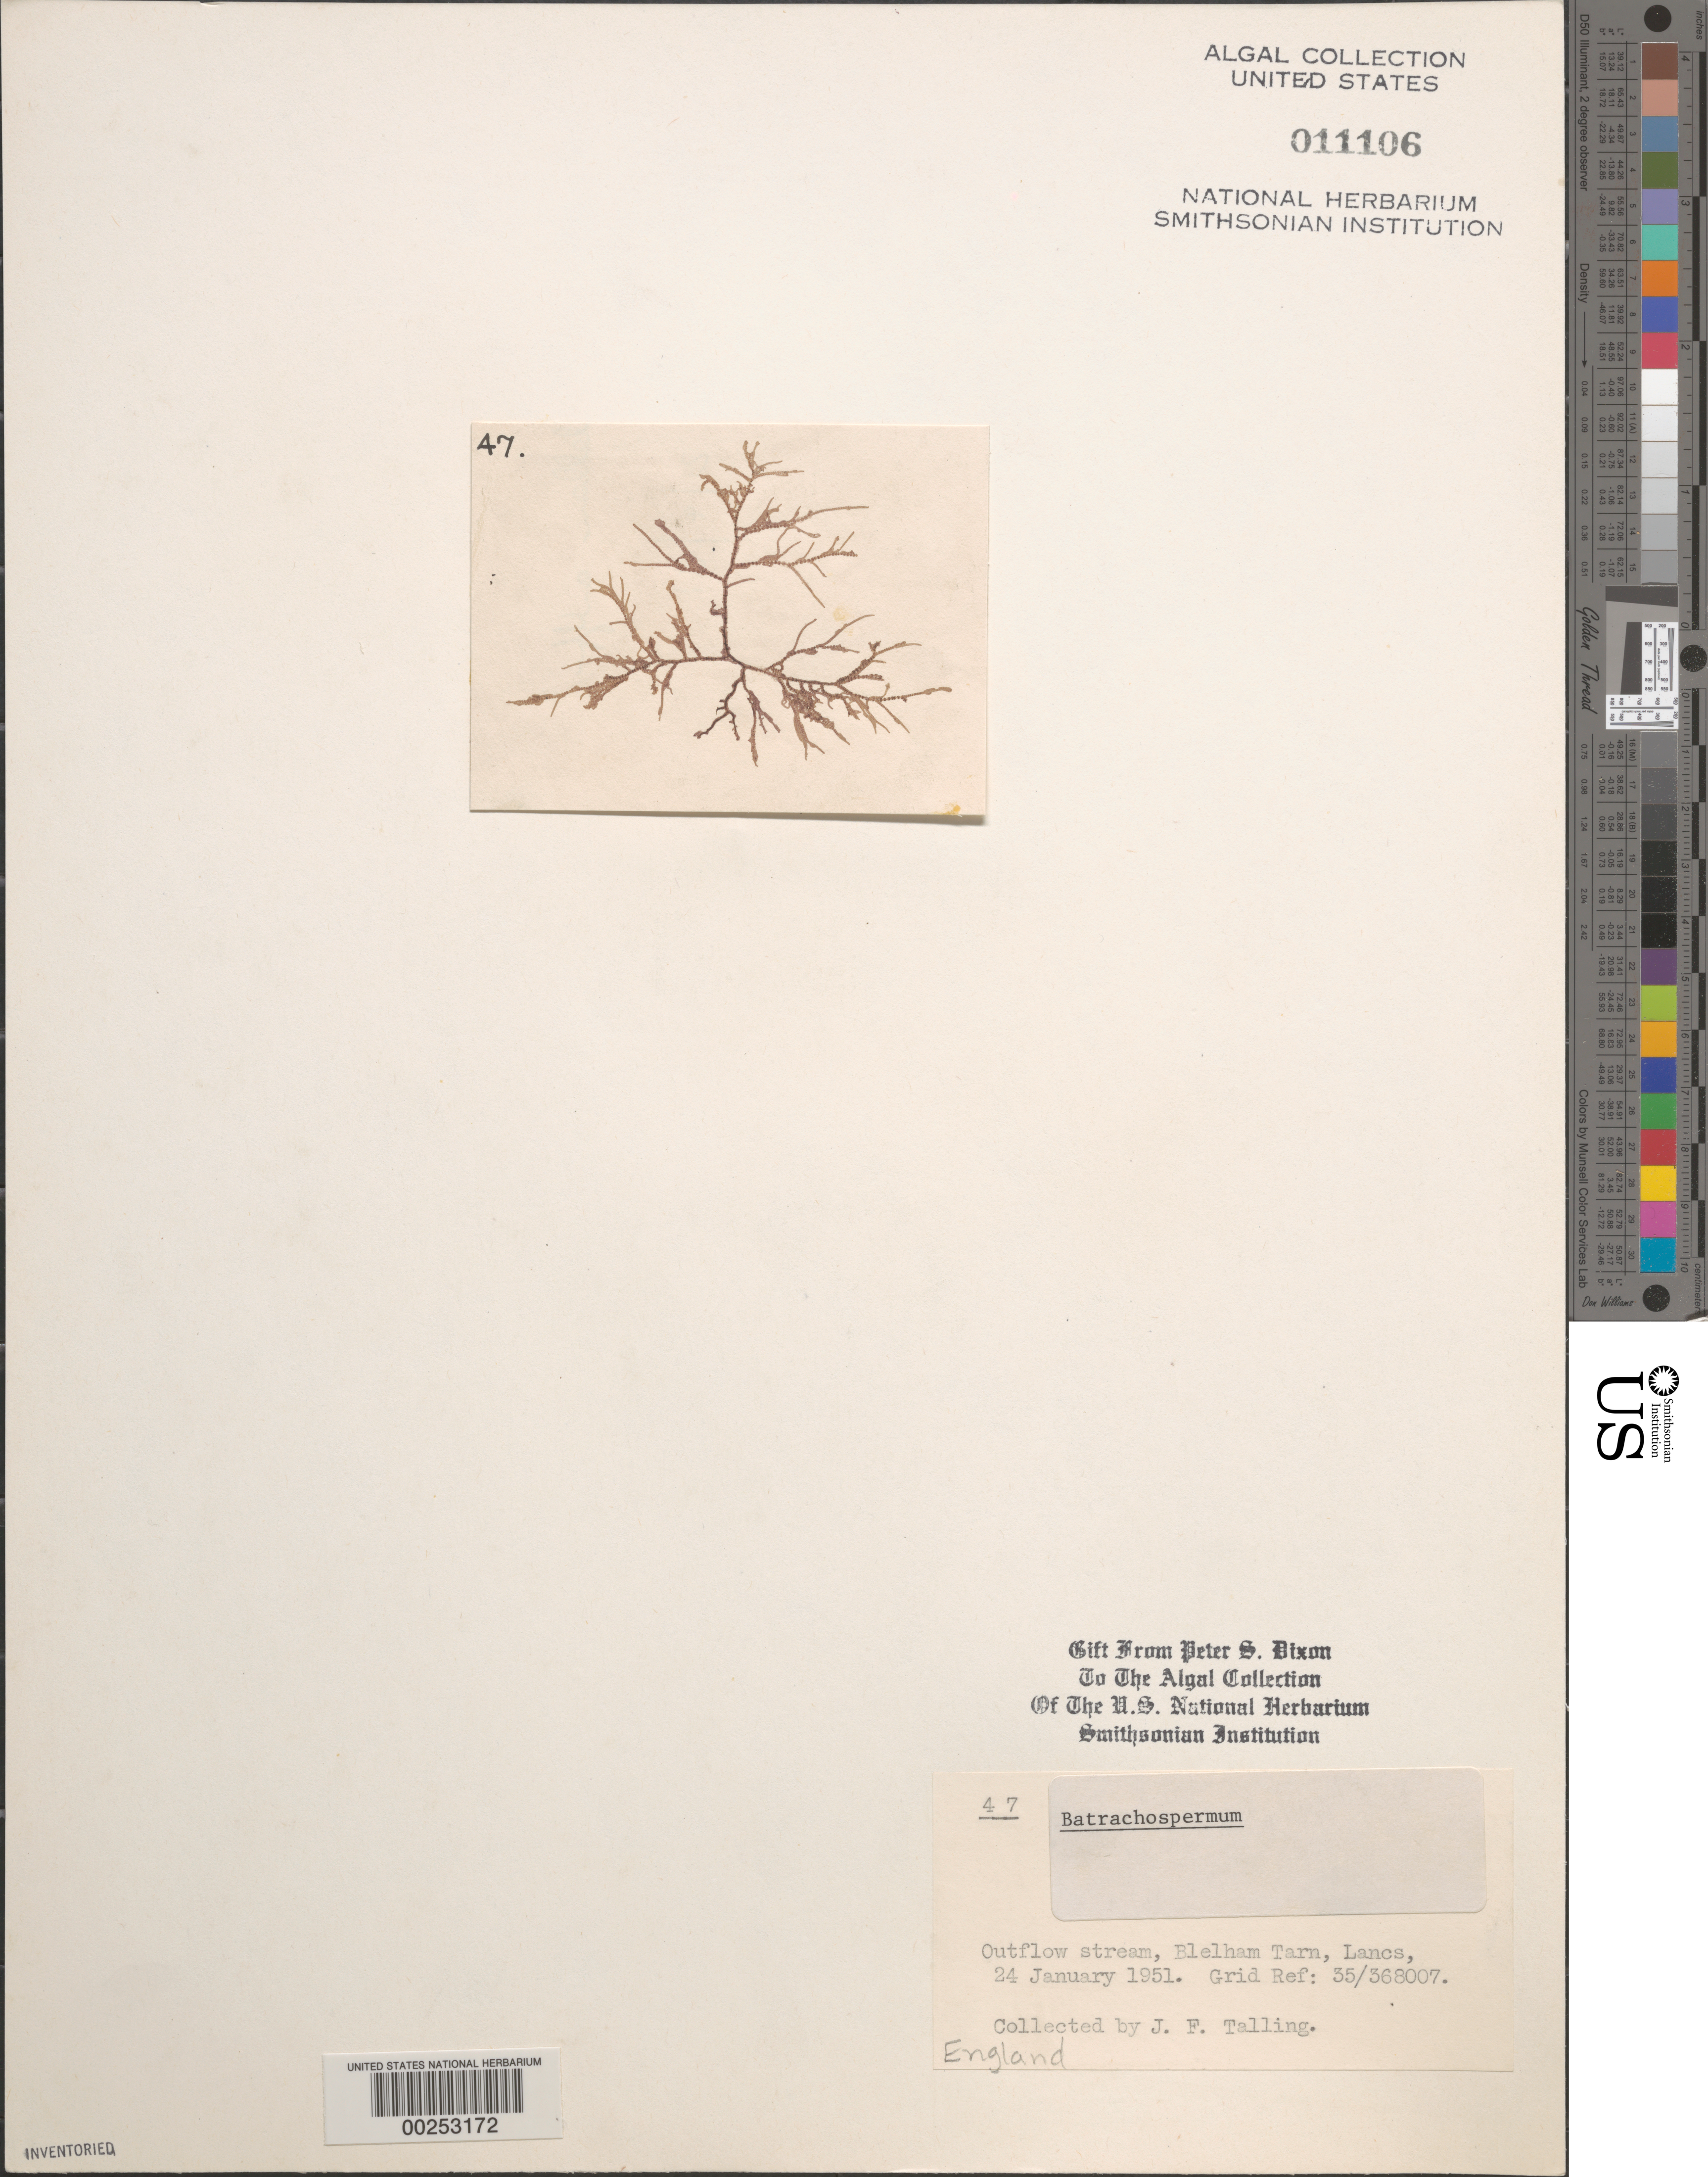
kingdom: Plantae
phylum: Rhodophyta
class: Florideophyceae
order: Batrachospermales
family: Batrachospermaceae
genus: Batrachospermum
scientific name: Batrachospermum sp.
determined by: Dixon, P. S.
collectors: J. Talling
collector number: PSD 47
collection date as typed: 24 Jan 1951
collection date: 1951-01-24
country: United Kingdom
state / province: England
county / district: Lancashire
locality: Blelham Tarn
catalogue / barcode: US 11106